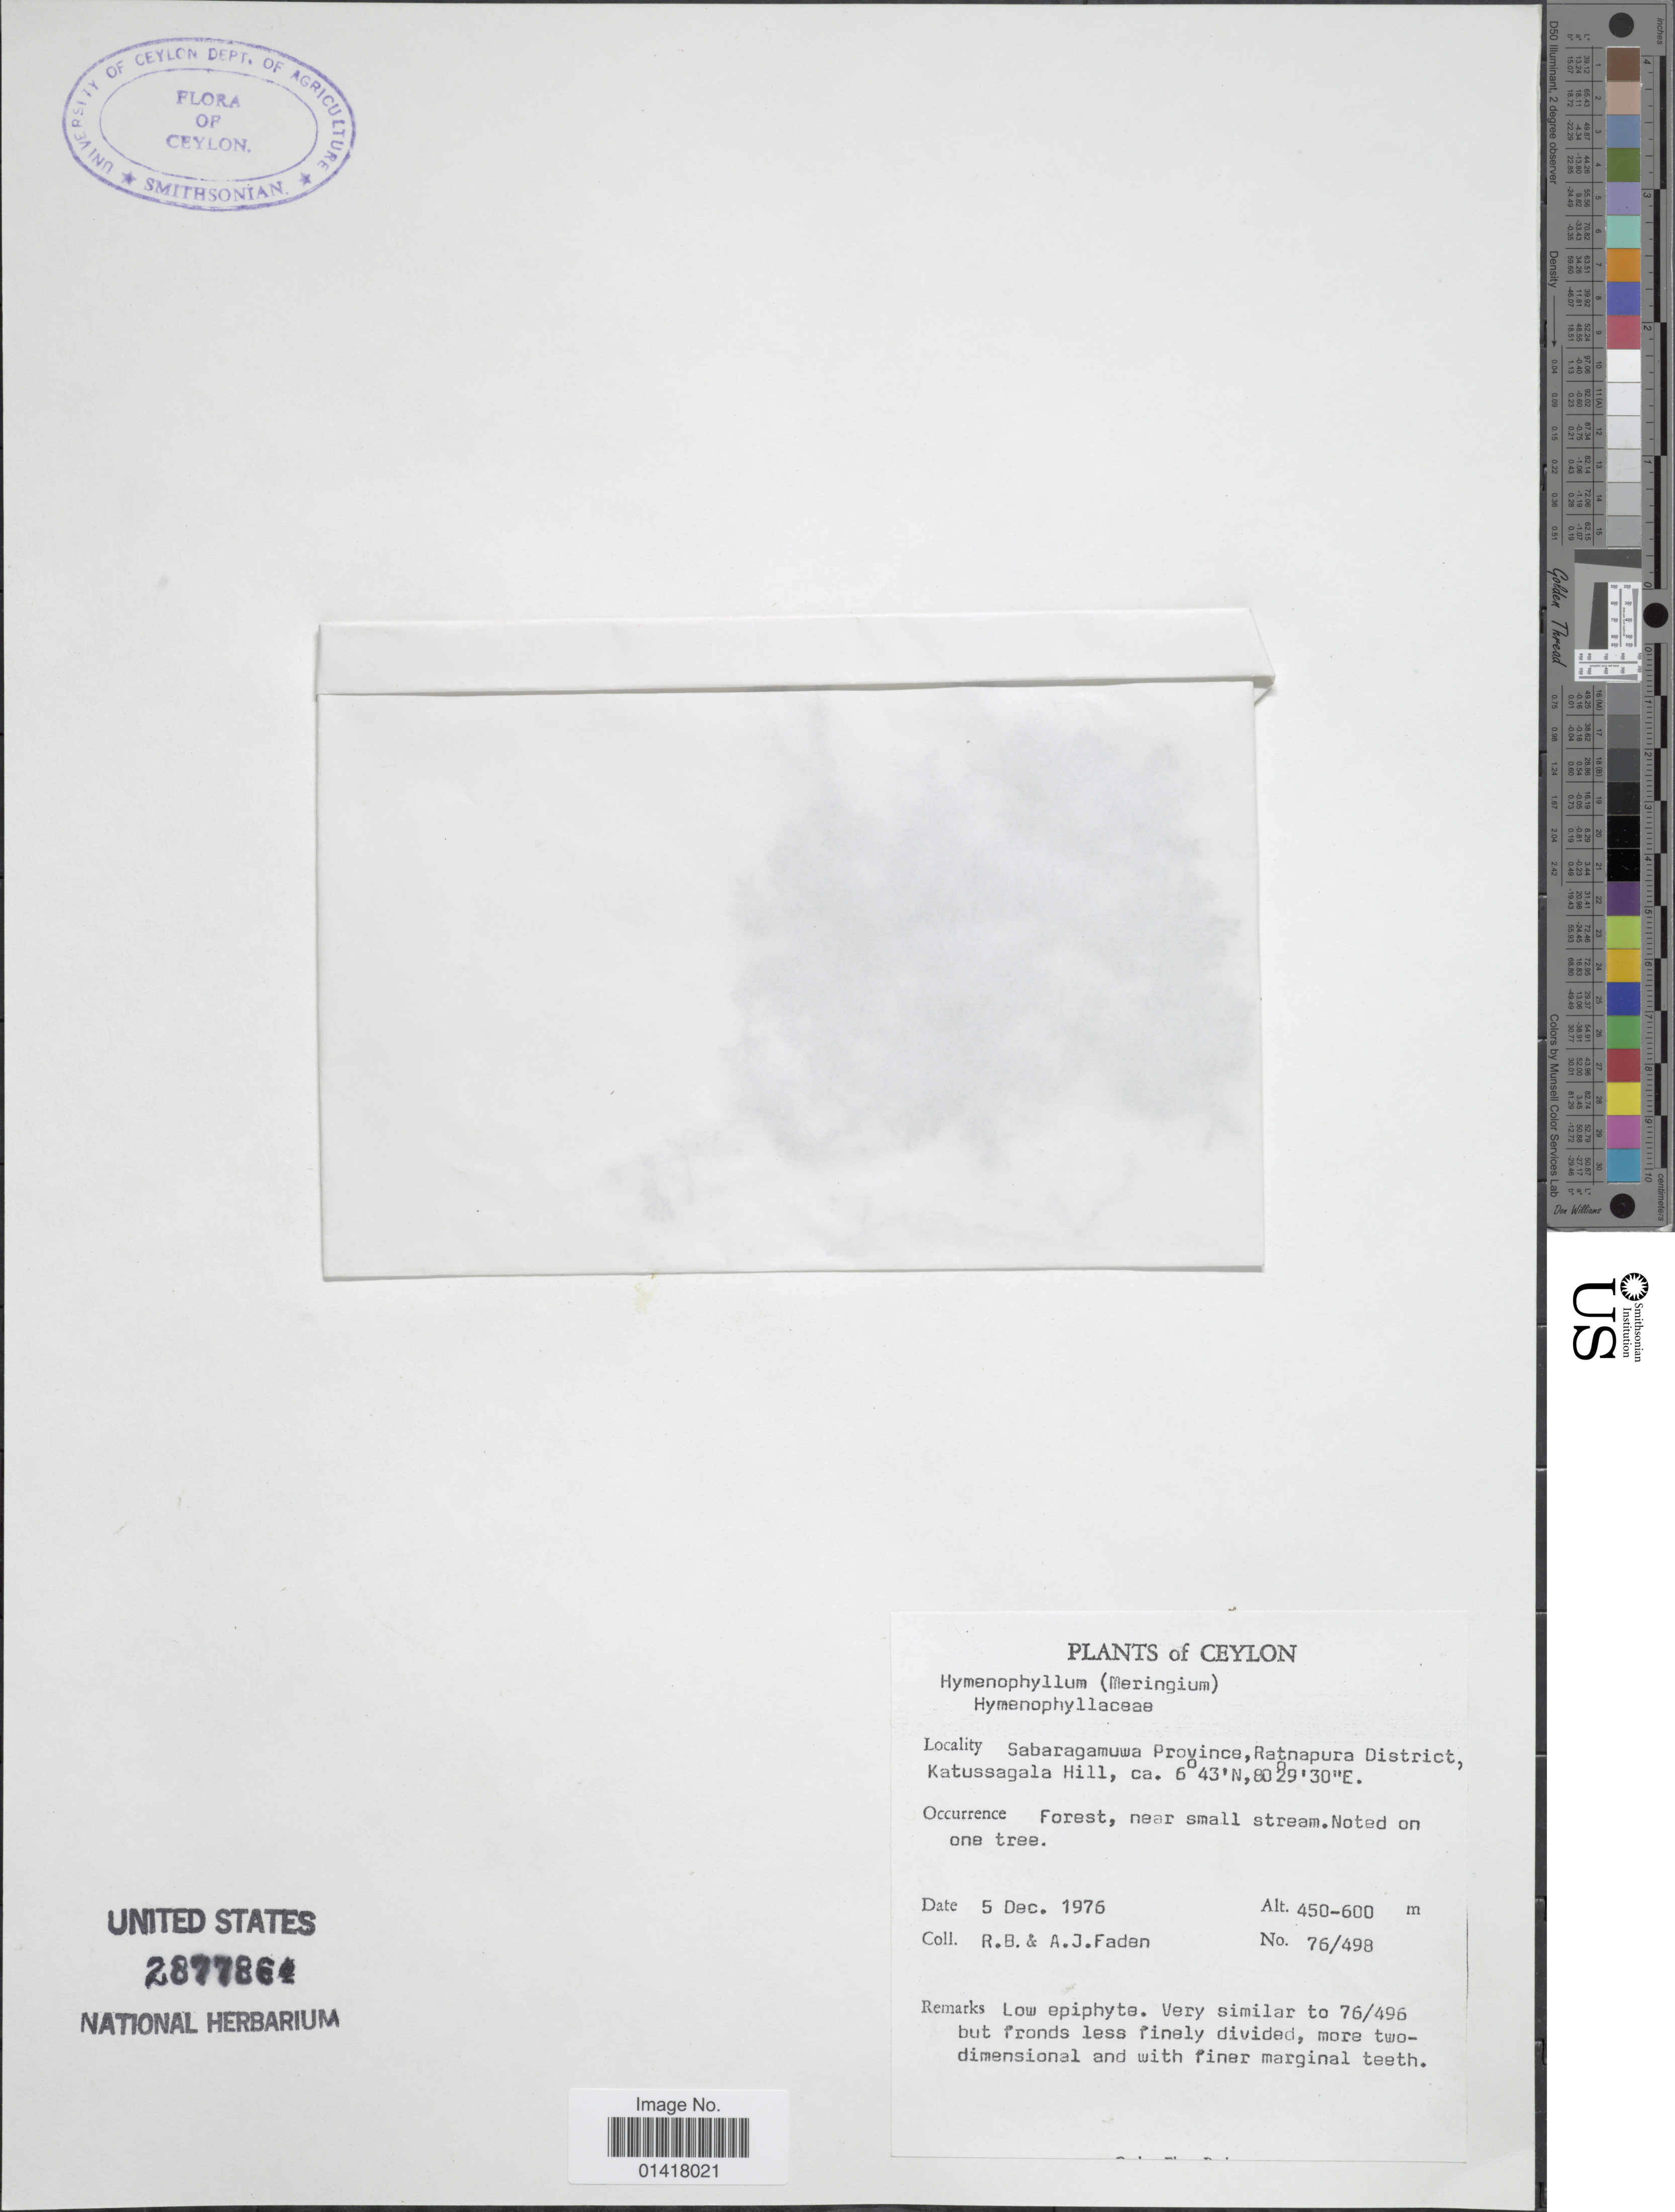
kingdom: Plantae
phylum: Tracheophyta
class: Polypodiopsida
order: Hymenophyllales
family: Hymenophyllaceae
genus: Hymenophyllum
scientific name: Hymenophyllum sp.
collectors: R. B. Faden & A. J. Faden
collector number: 76/498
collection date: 1976-12-05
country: Sri Lanka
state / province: Sabaragamuwa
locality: Ratnapura District, Katussagala Hill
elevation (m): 450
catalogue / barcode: US 2877864